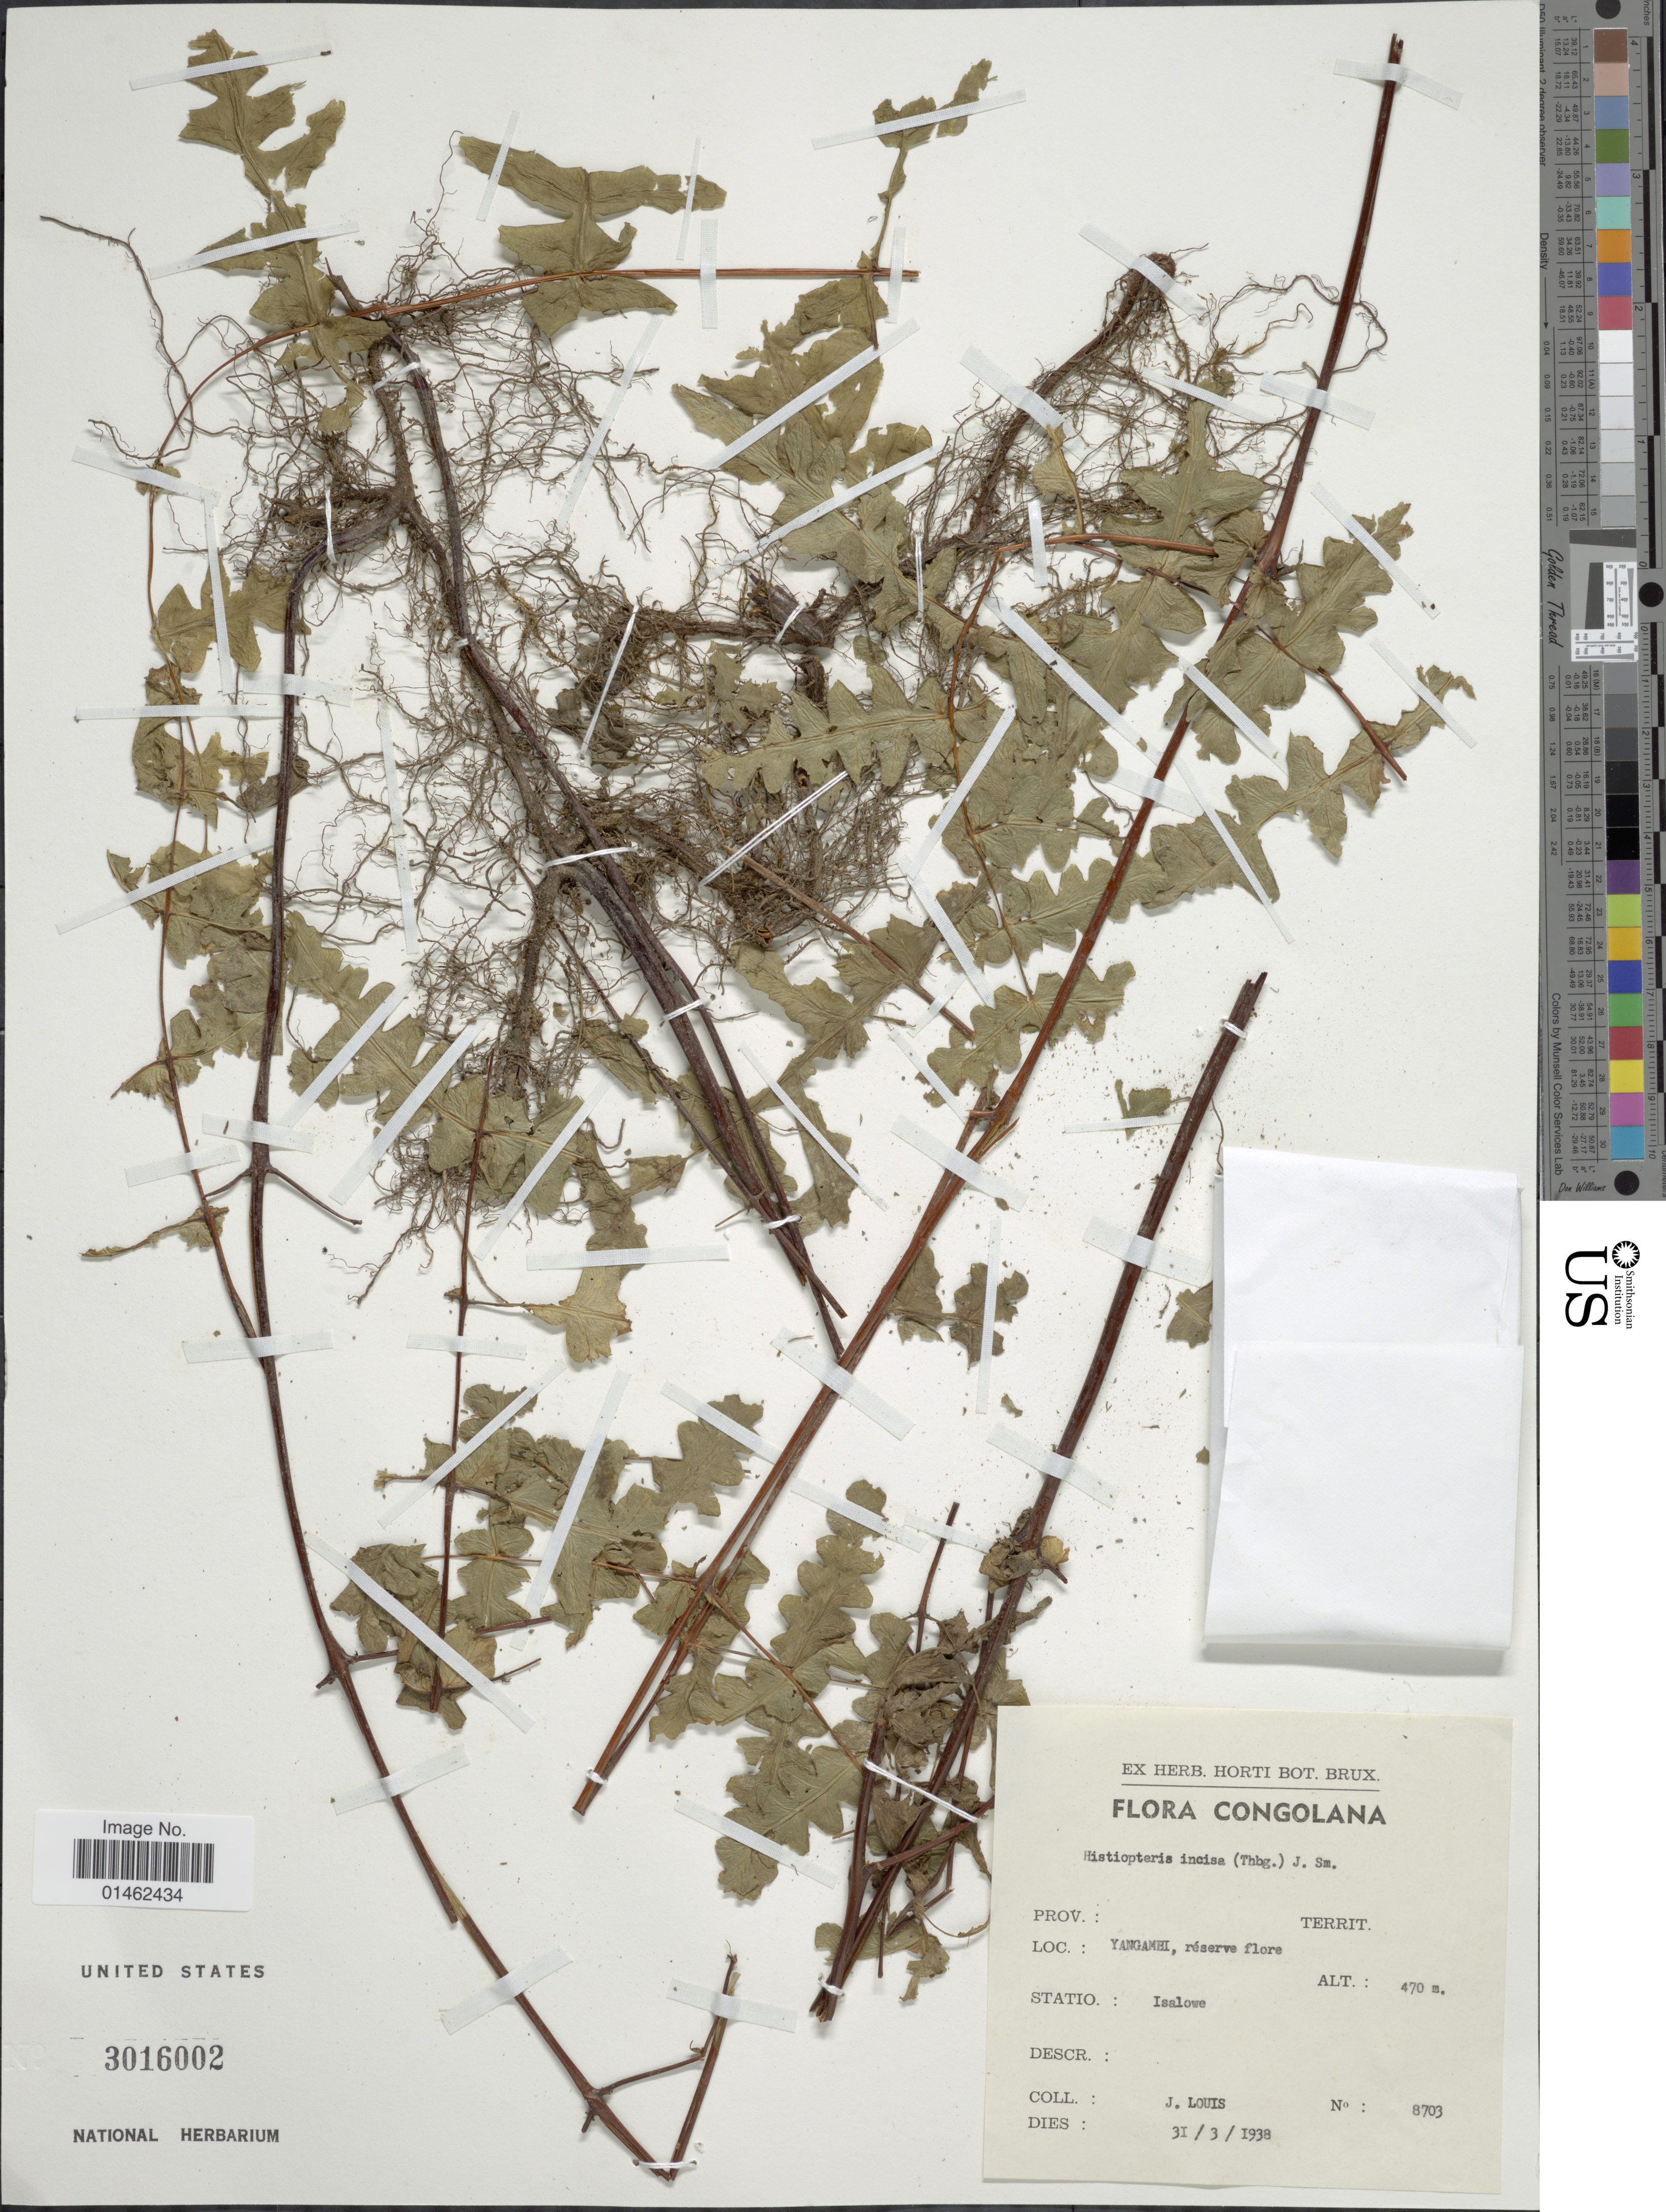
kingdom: Plantae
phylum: Tracheophyta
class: Polypodiopsida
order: Polypodiales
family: Dennstaedtiaceae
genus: Histiopteris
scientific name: Histiopteris incisa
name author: (Thunb.) J. Sm.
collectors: J. Louis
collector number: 8703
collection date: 1938-03-31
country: Congo, Democratic Republic of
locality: Congolana, Yangambi, réserva flore, Statio: Isalowe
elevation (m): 470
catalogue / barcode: US 3016002